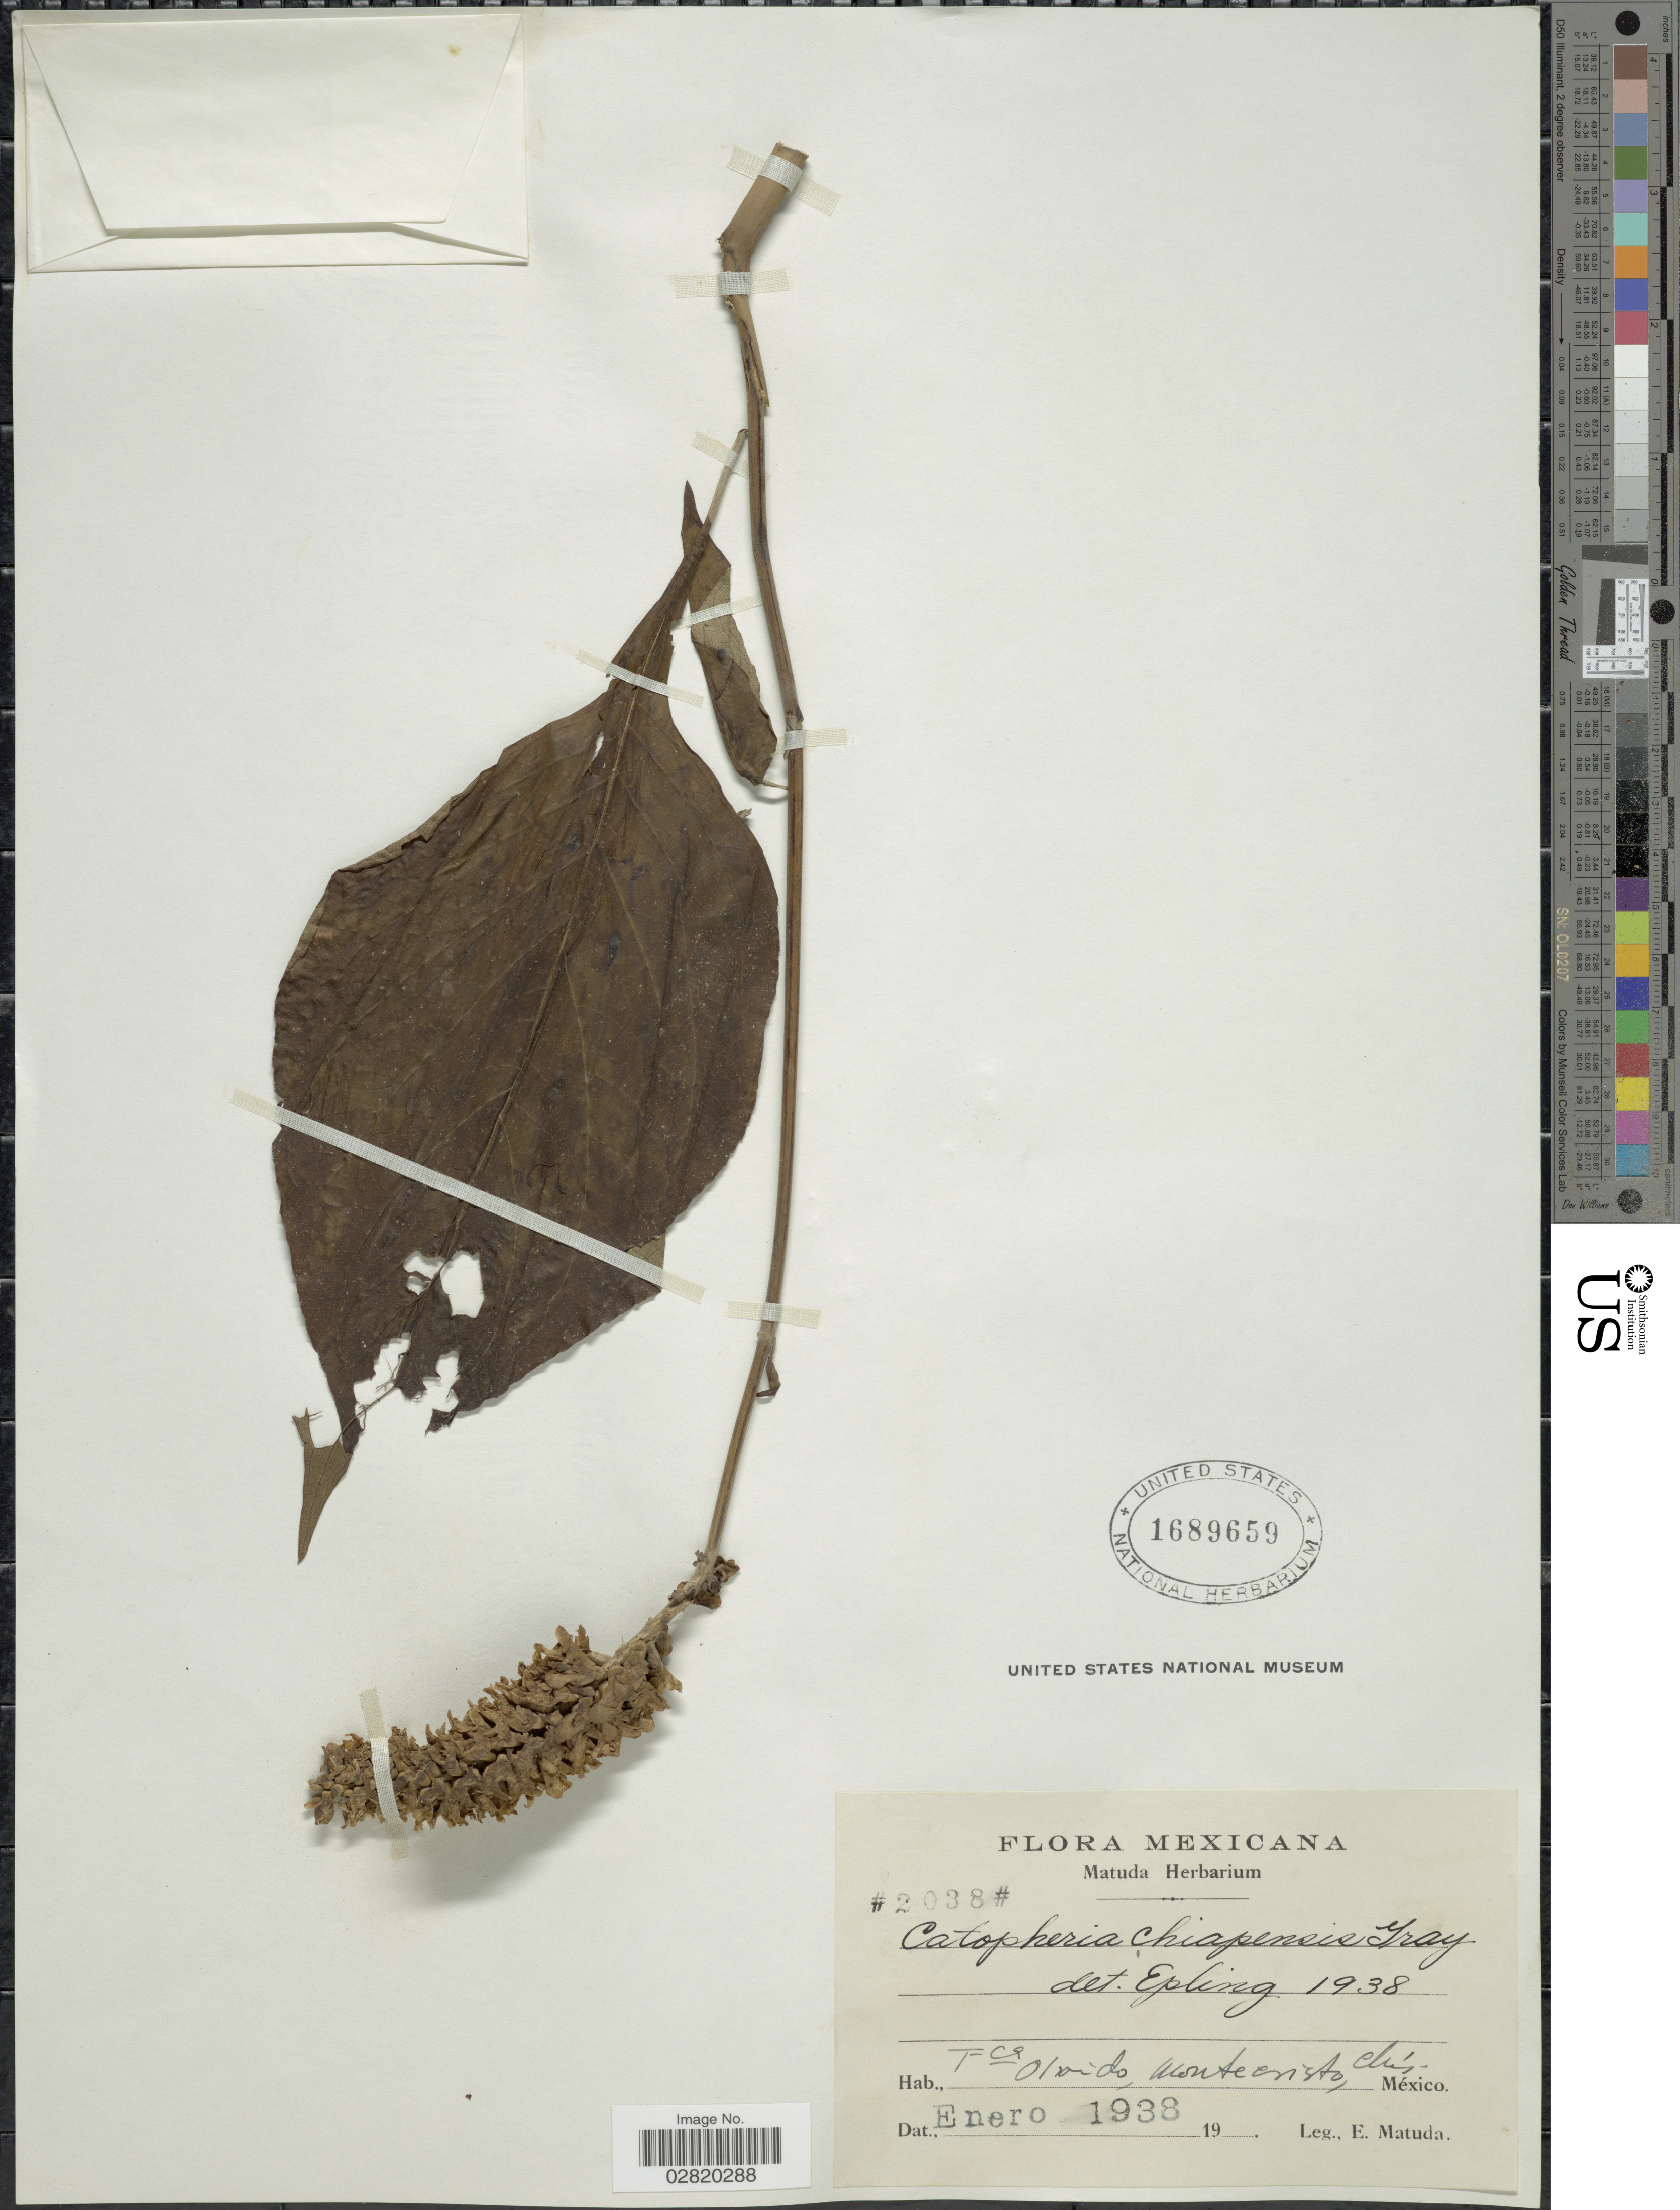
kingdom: Plantae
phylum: Tracheophyta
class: Magnoliopsida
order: Lamiales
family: Lamiaceae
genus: Catoferia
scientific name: Catoferia chiapensis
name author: A. Gray ex Benth.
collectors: E. Matuda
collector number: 2038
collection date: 1938-01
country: Mexico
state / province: Chiapas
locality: Fce Olvido, Montecristo.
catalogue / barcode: US 1689659